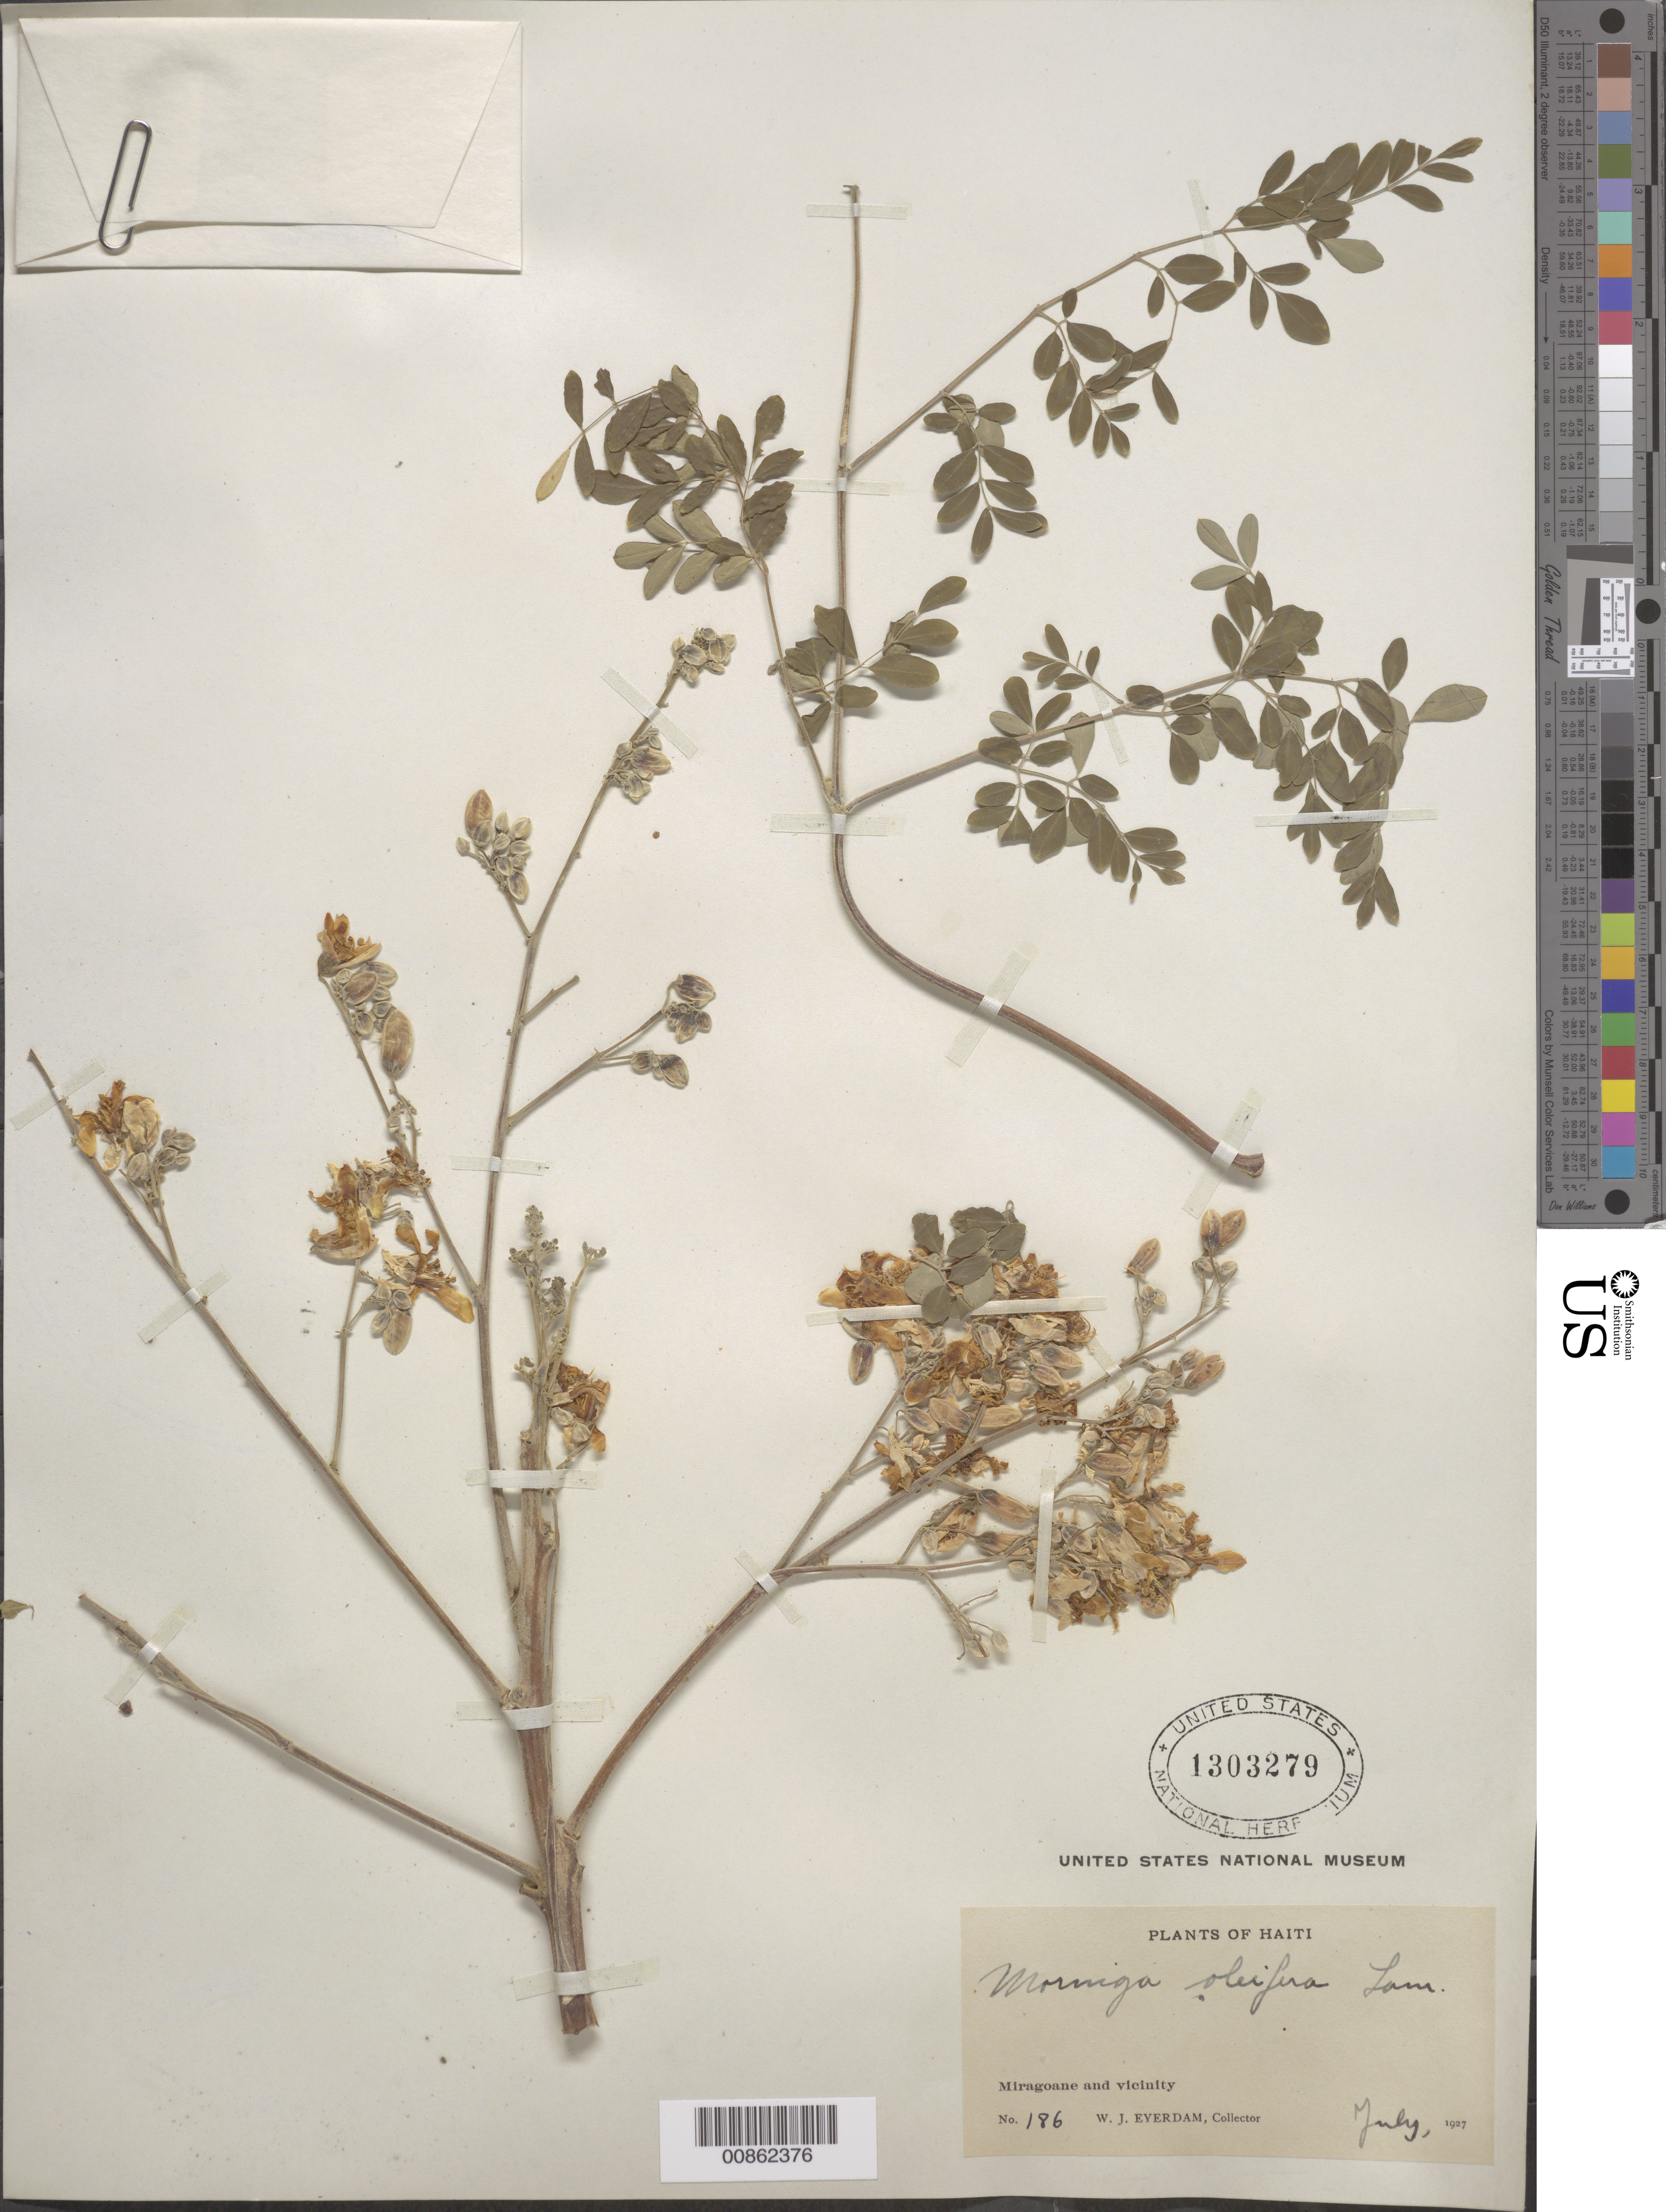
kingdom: Plantae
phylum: Tracheophyta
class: Magnoliopsida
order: Brassicales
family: Moringaceae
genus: Moringa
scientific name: Moringa oleifera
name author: Lam.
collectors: W. J. Eyerdam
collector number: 186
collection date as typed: Jul 1927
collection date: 1927-07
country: Haiti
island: Hispaniola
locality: Miragoane and vicinity.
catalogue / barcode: US 1303279